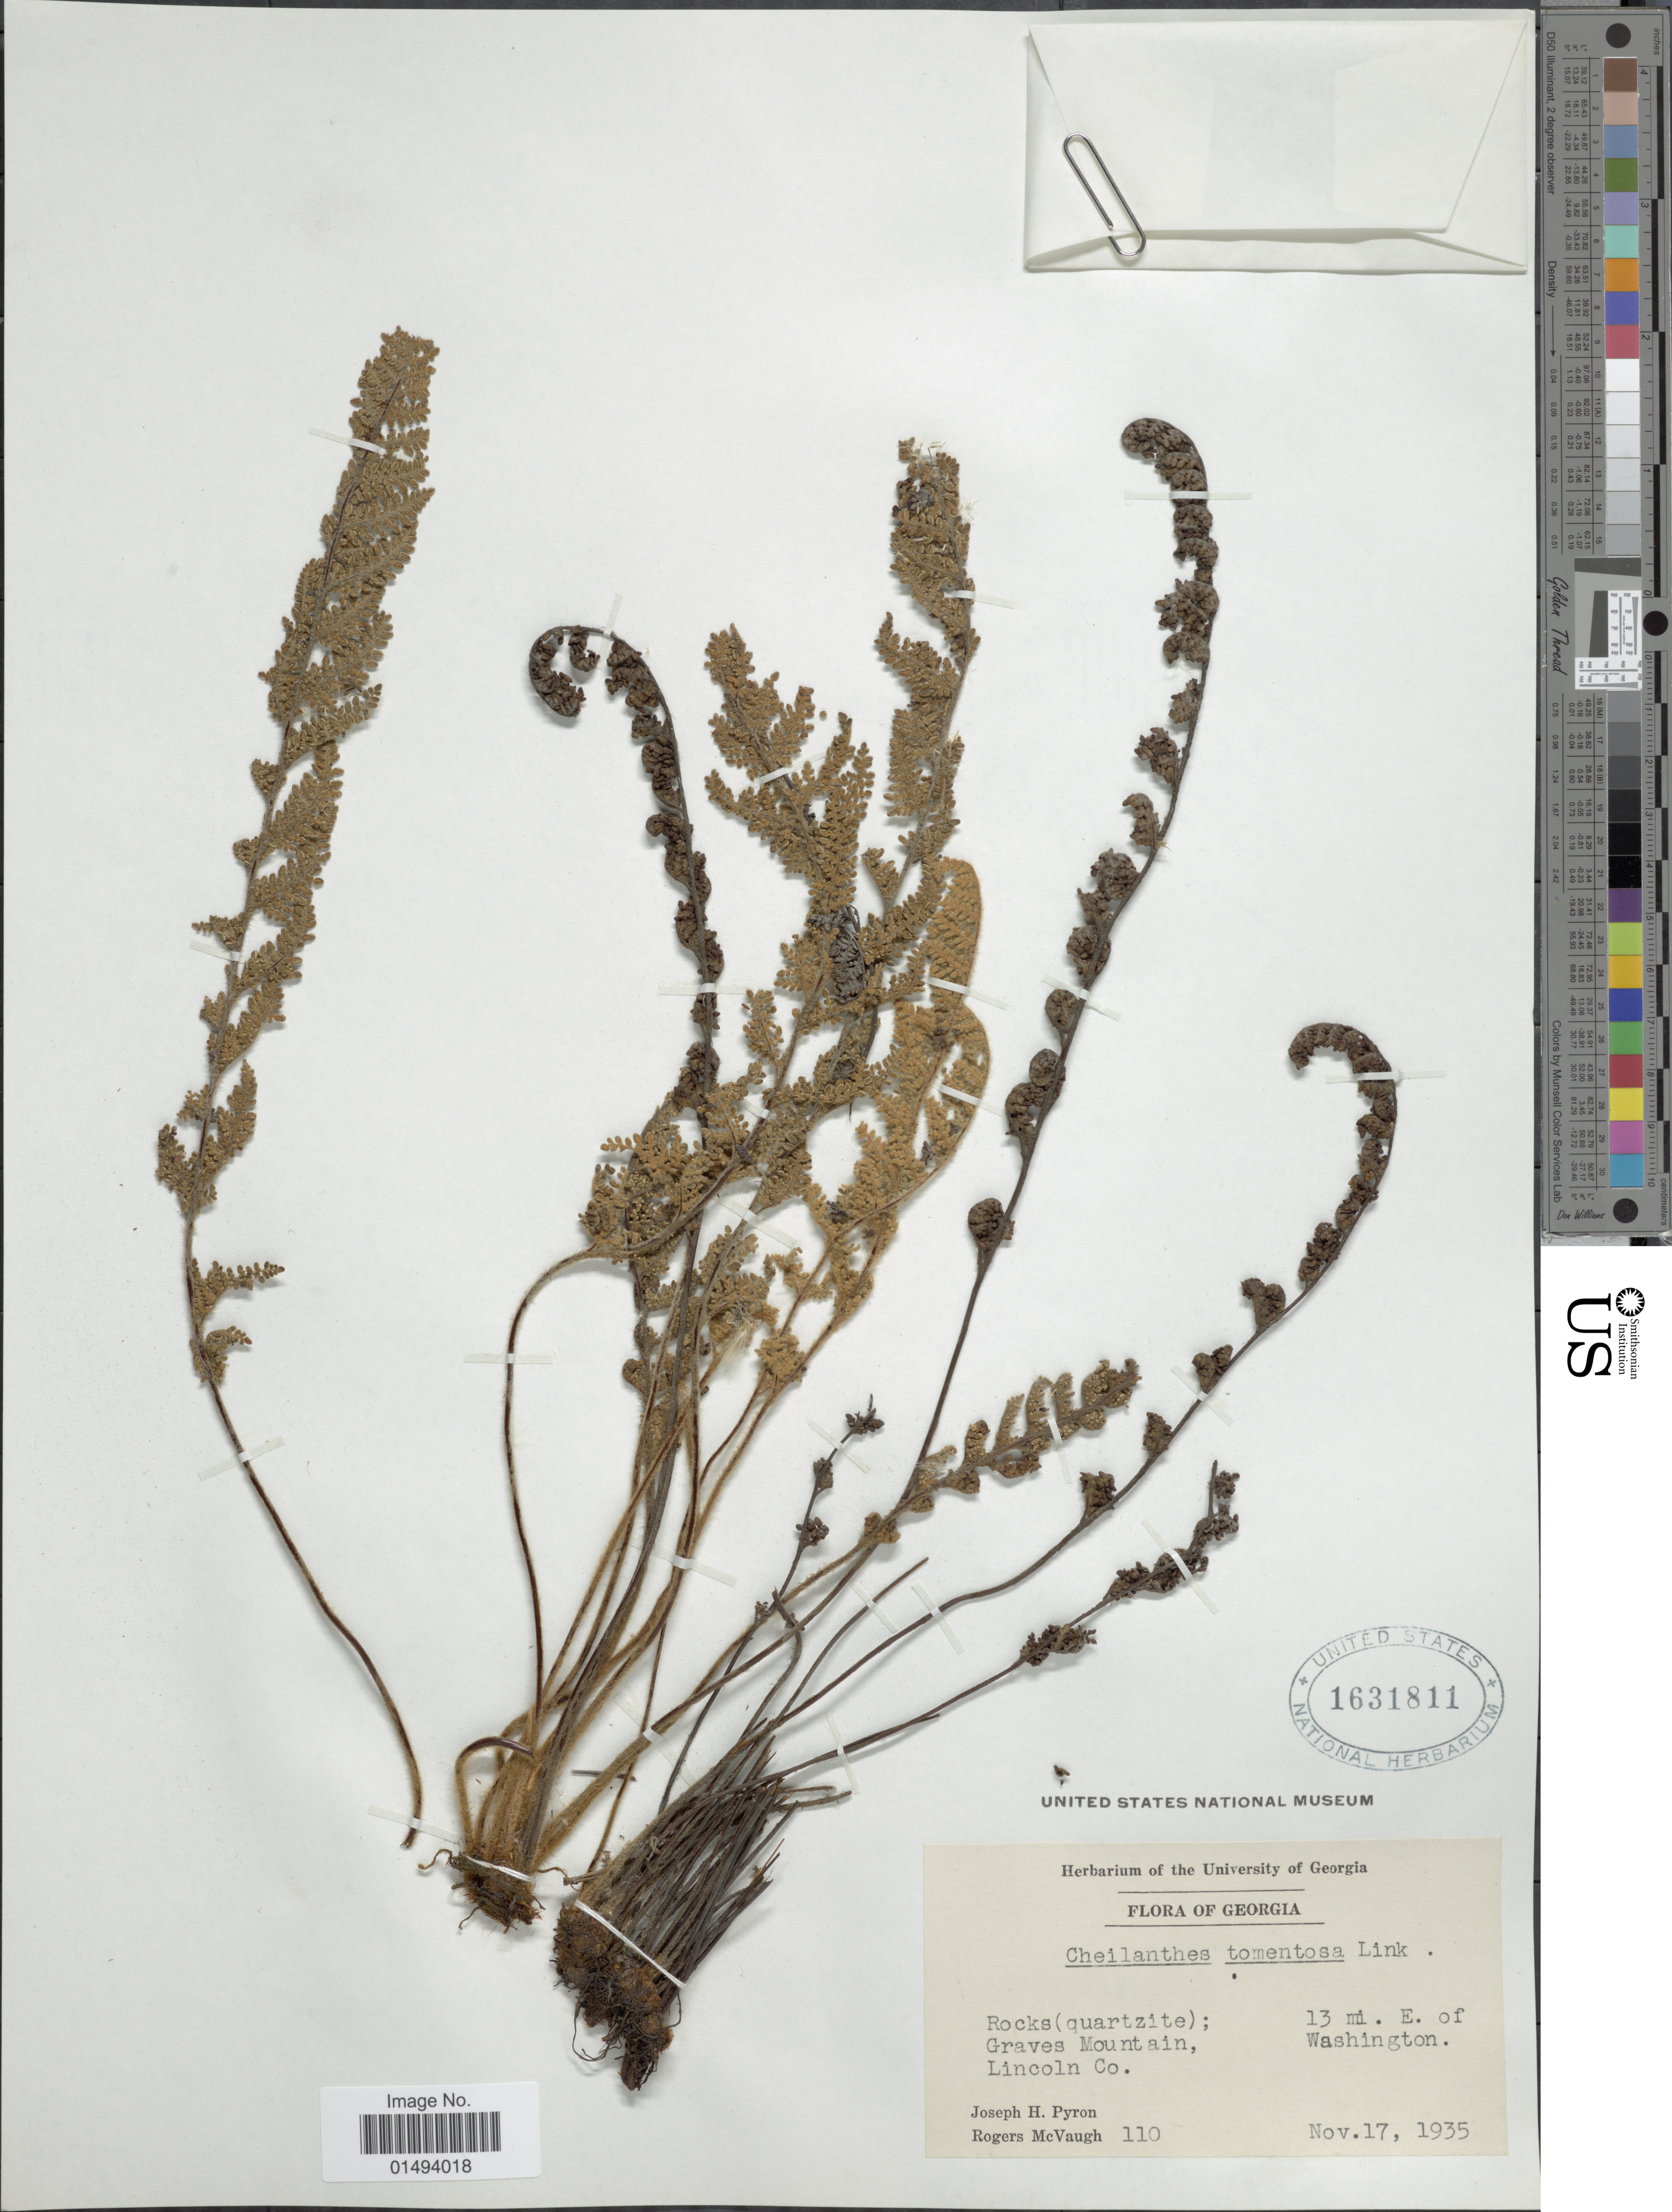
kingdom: Plantae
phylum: Tracheophyta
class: Polypodiopsida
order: Polypodiales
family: Pteridaceae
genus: Myriopteris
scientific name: Myriopteris tomentosa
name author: (Link) Fée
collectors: J. H. Pyron & R. McVaugh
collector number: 110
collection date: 1935-11-17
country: United States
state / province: Georgia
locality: Georgia, Rocks (Quartzite); Graves Mountain, Lincoln Co. 13 m E of Washington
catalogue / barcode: US 1631811